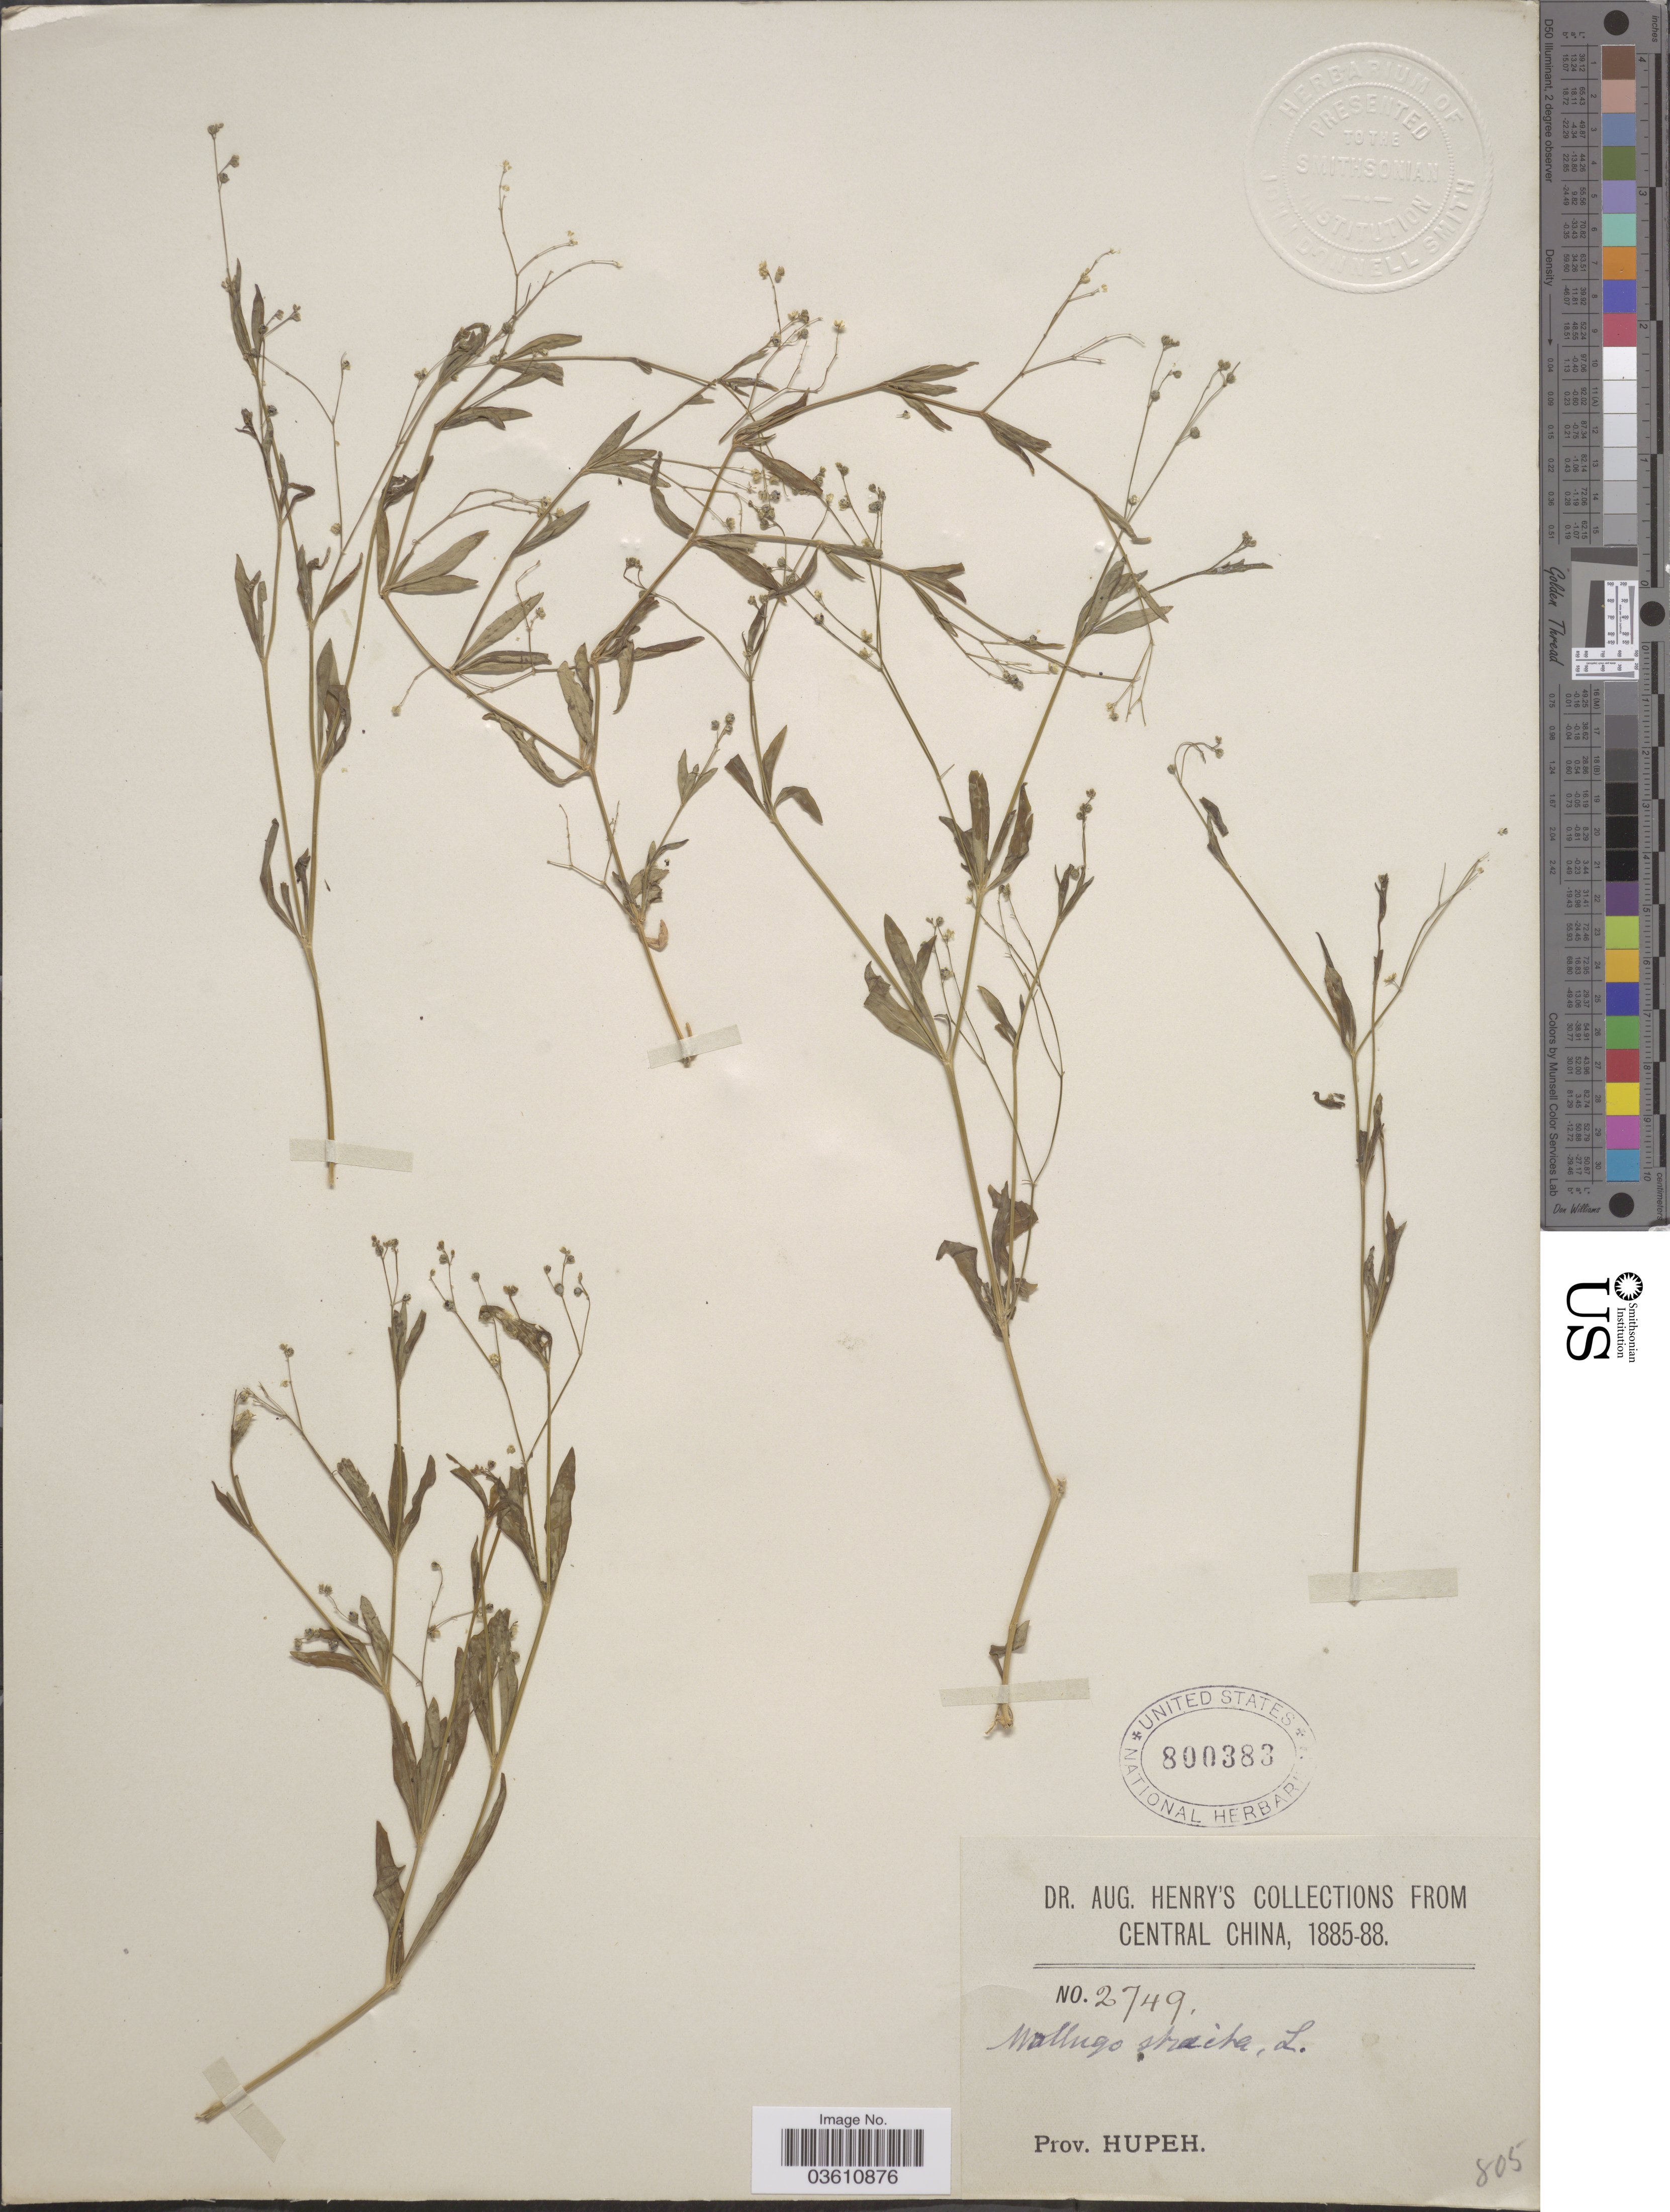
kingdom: Plantae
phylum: Tracheophyta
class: Magnoliopsida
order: Caryophyllales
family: Molluginaceae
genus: Trigastrotheca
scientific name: Trigastrotheca pentaphylla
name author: (L.) Thulin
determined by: Strong, Mark T., (BOT), Smithsonian Institution - National Museum of Natural History (UNITED STATES)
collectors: A. Henry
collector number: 2749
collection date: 1885/1888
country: China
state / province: Hubei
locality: Central China. Prov. Hupeh.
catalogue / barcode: US 800383